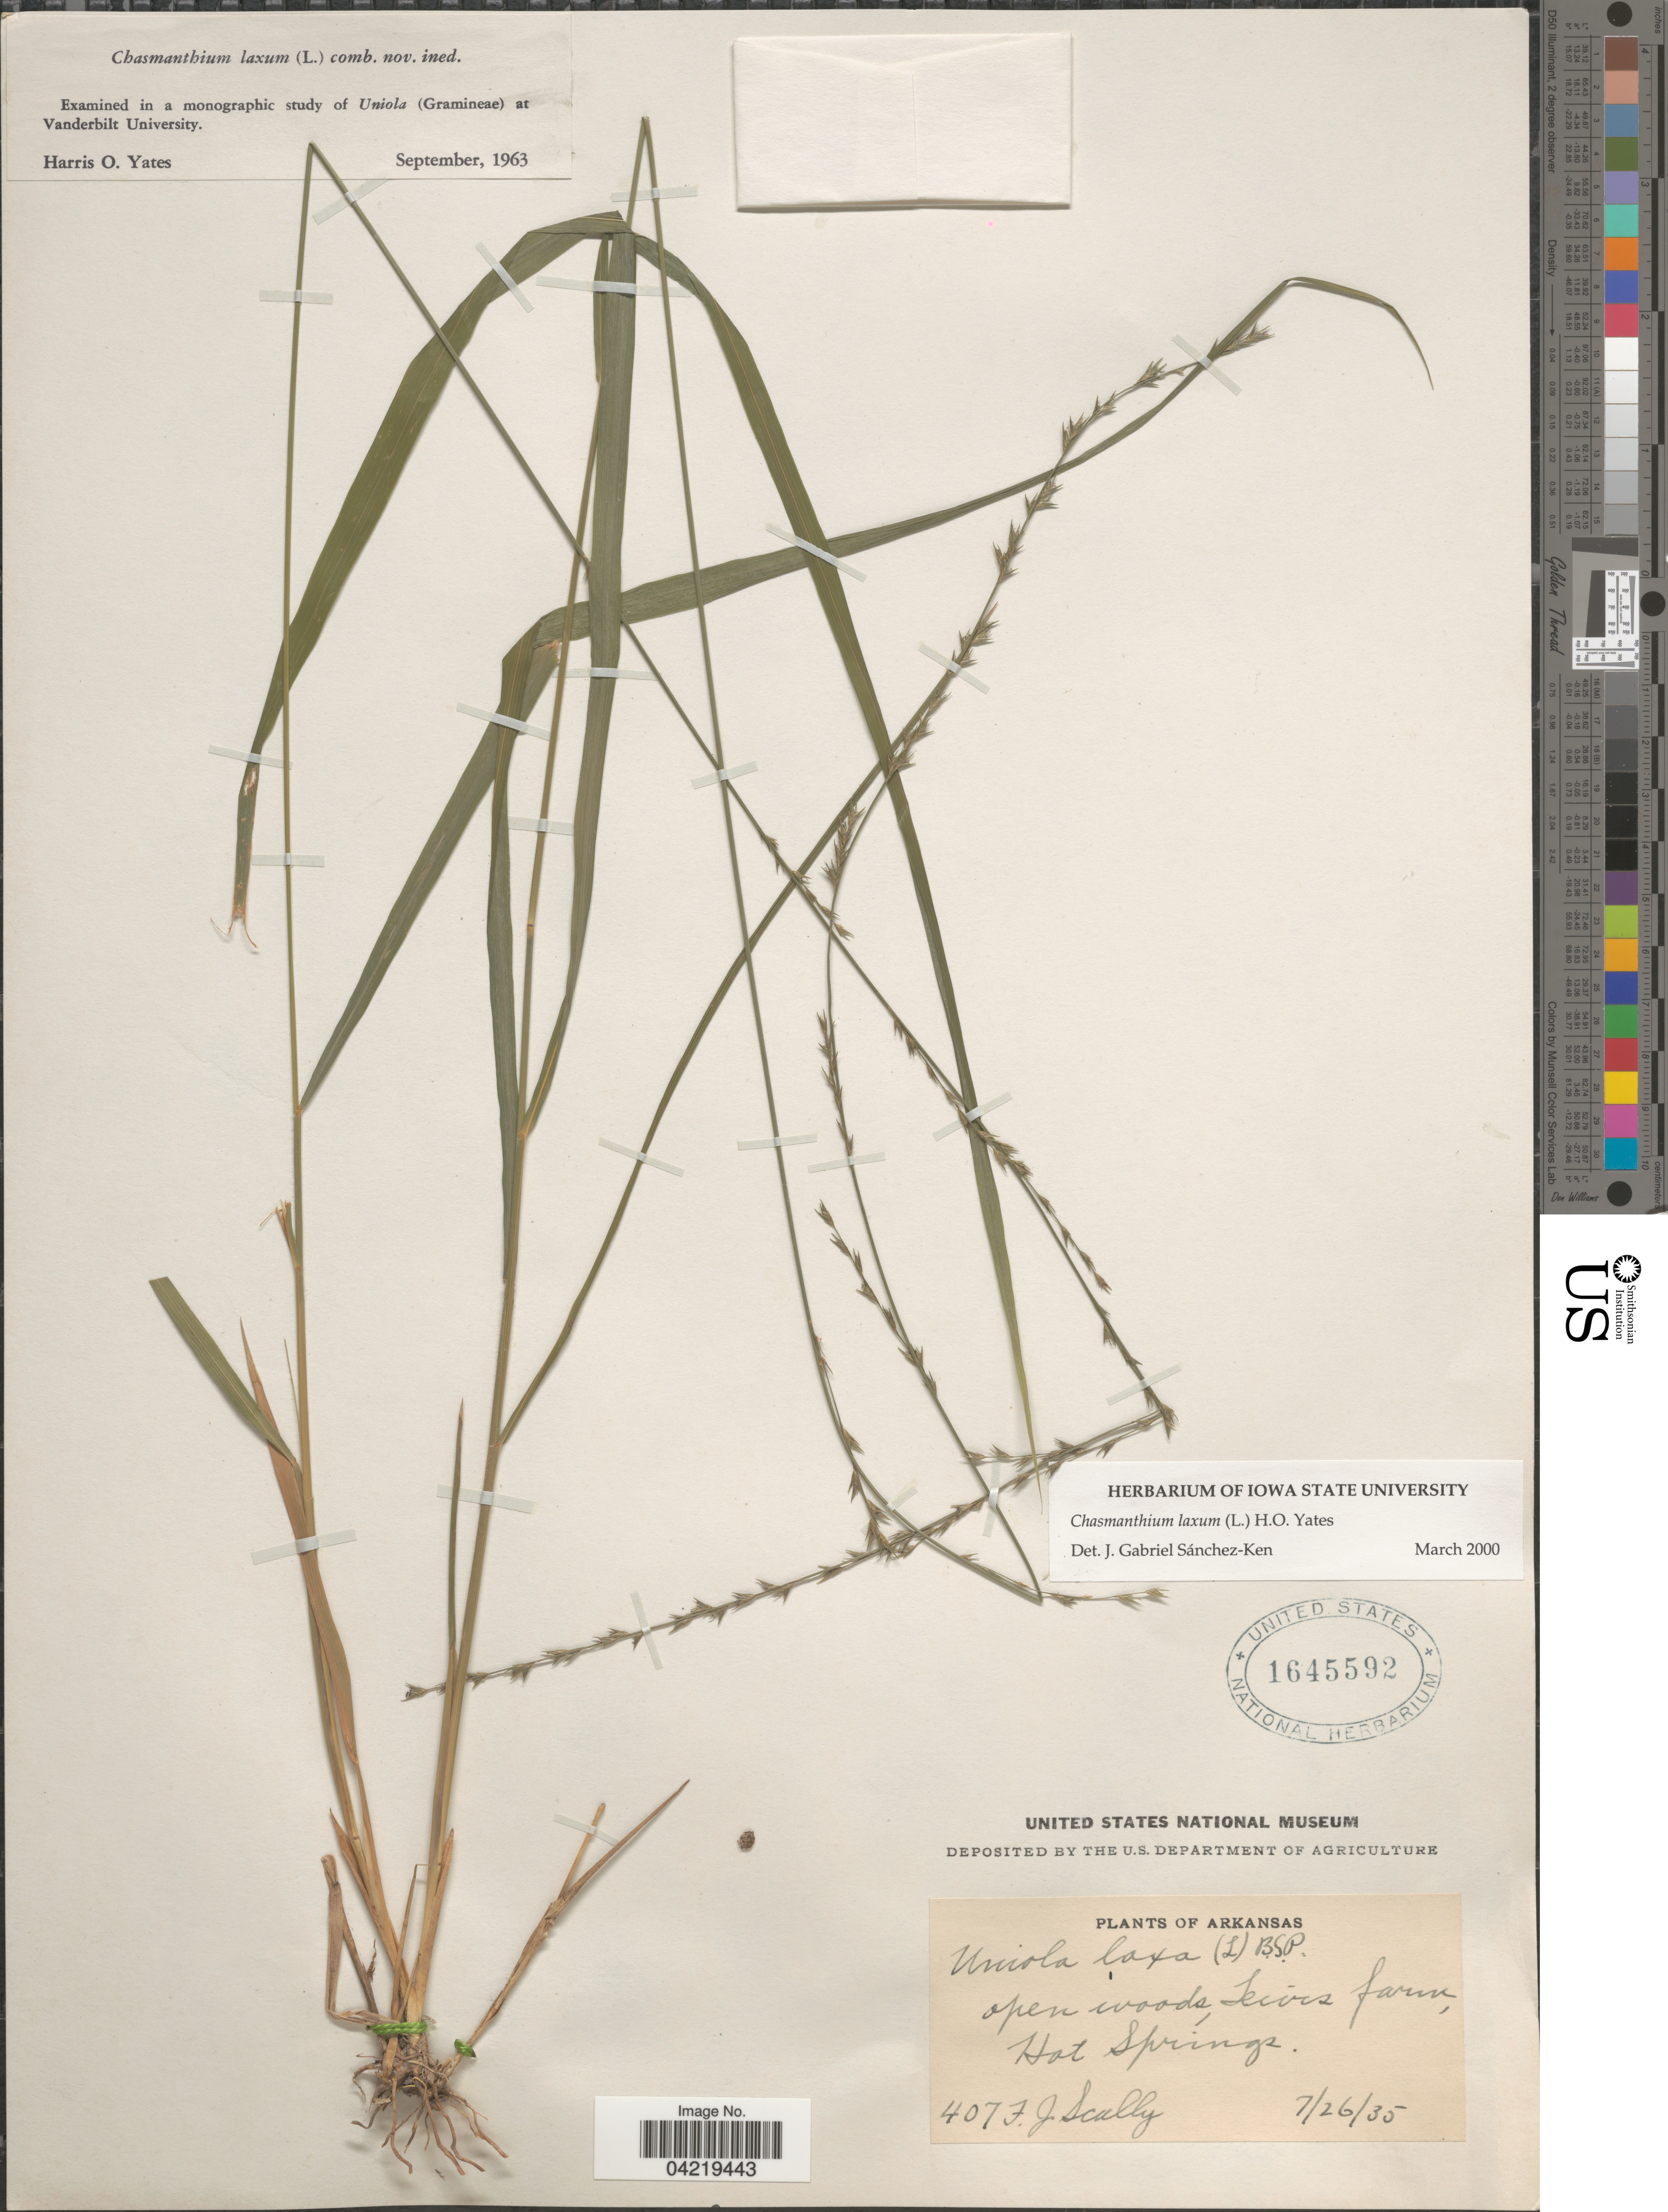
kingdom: Plantae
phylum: Tracheophyta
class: Liliopsida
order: Poales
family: Poaceae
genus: Chasmanthium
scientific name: Chasmanthium laxum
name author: (L.) H.O. Yates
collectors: F. Scully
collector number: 407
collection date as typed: Transcribed d/m/y: 26/7/35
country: United States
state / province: Arkansas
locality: Open woods, Lewis farm, Hot Springs.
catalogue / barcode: US 1645592